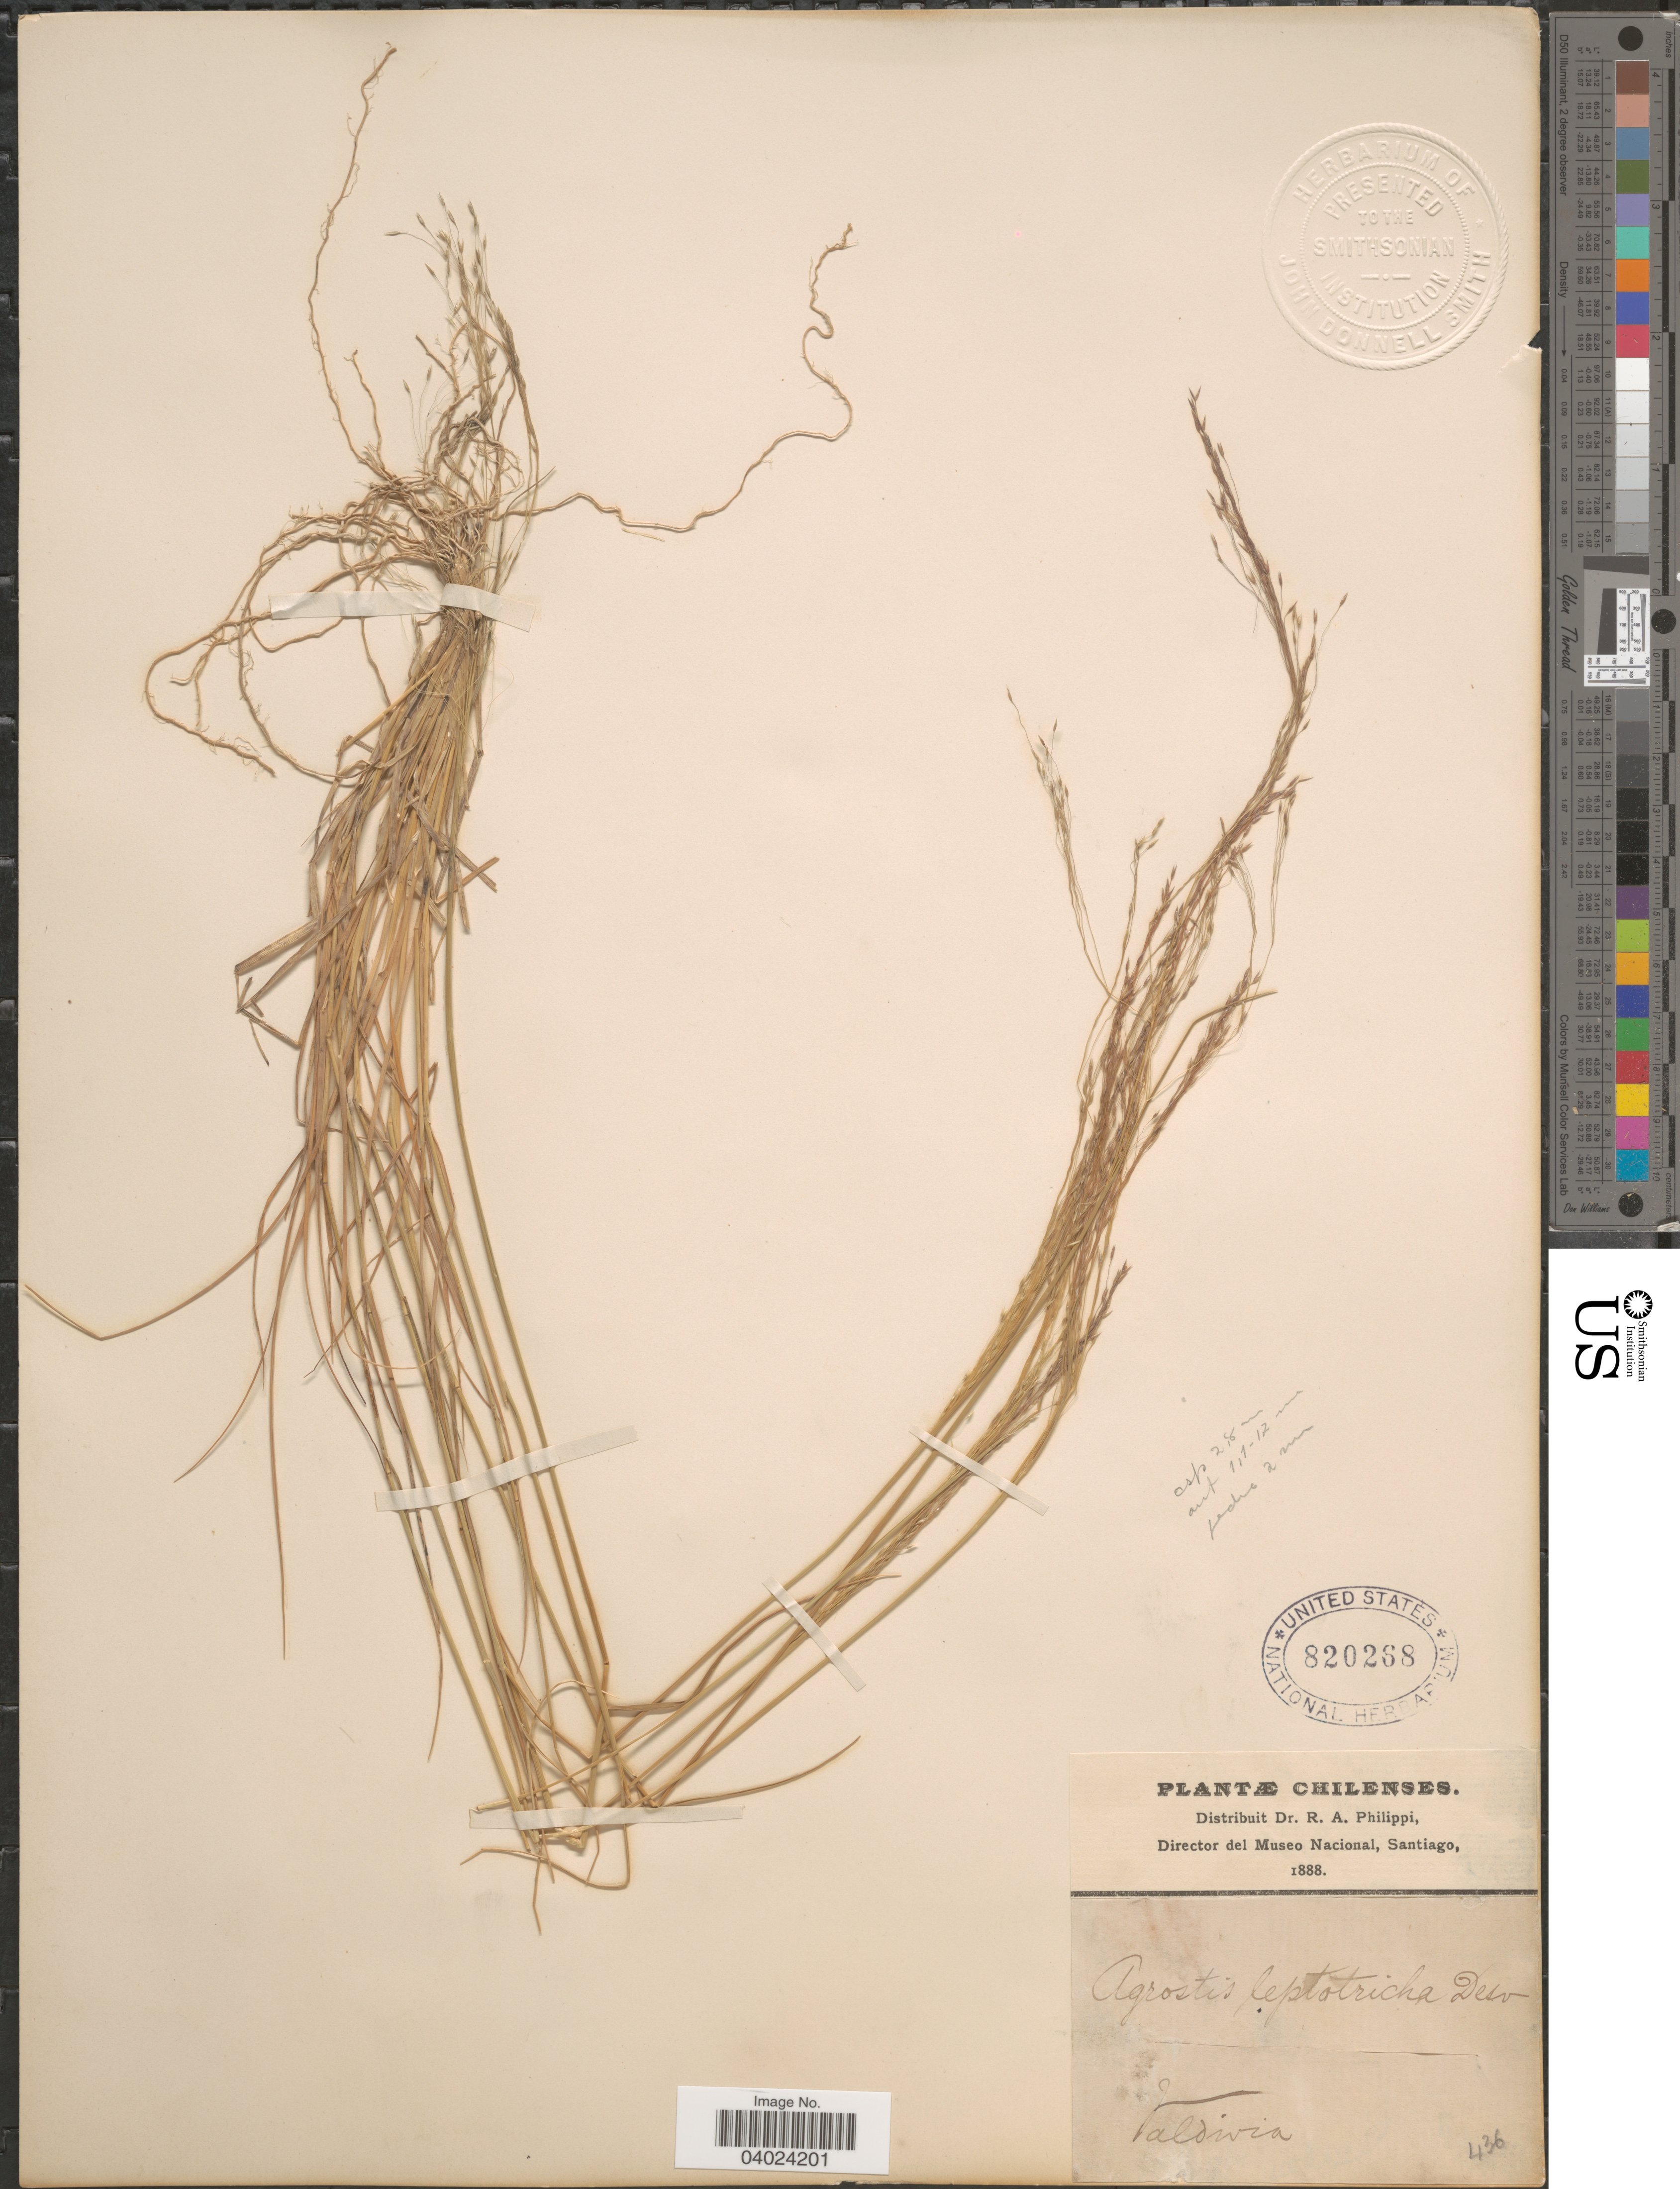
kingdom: Plantae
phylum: Tracheophyta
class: Liliopsida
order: Poales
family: Poaceae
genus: Agrostis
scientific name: Agrostis leptotricha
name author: É. Desv.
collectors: ex. herb. R.A. Philippi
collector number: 436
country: Chile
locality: Valdivia.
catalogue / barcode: US 820268